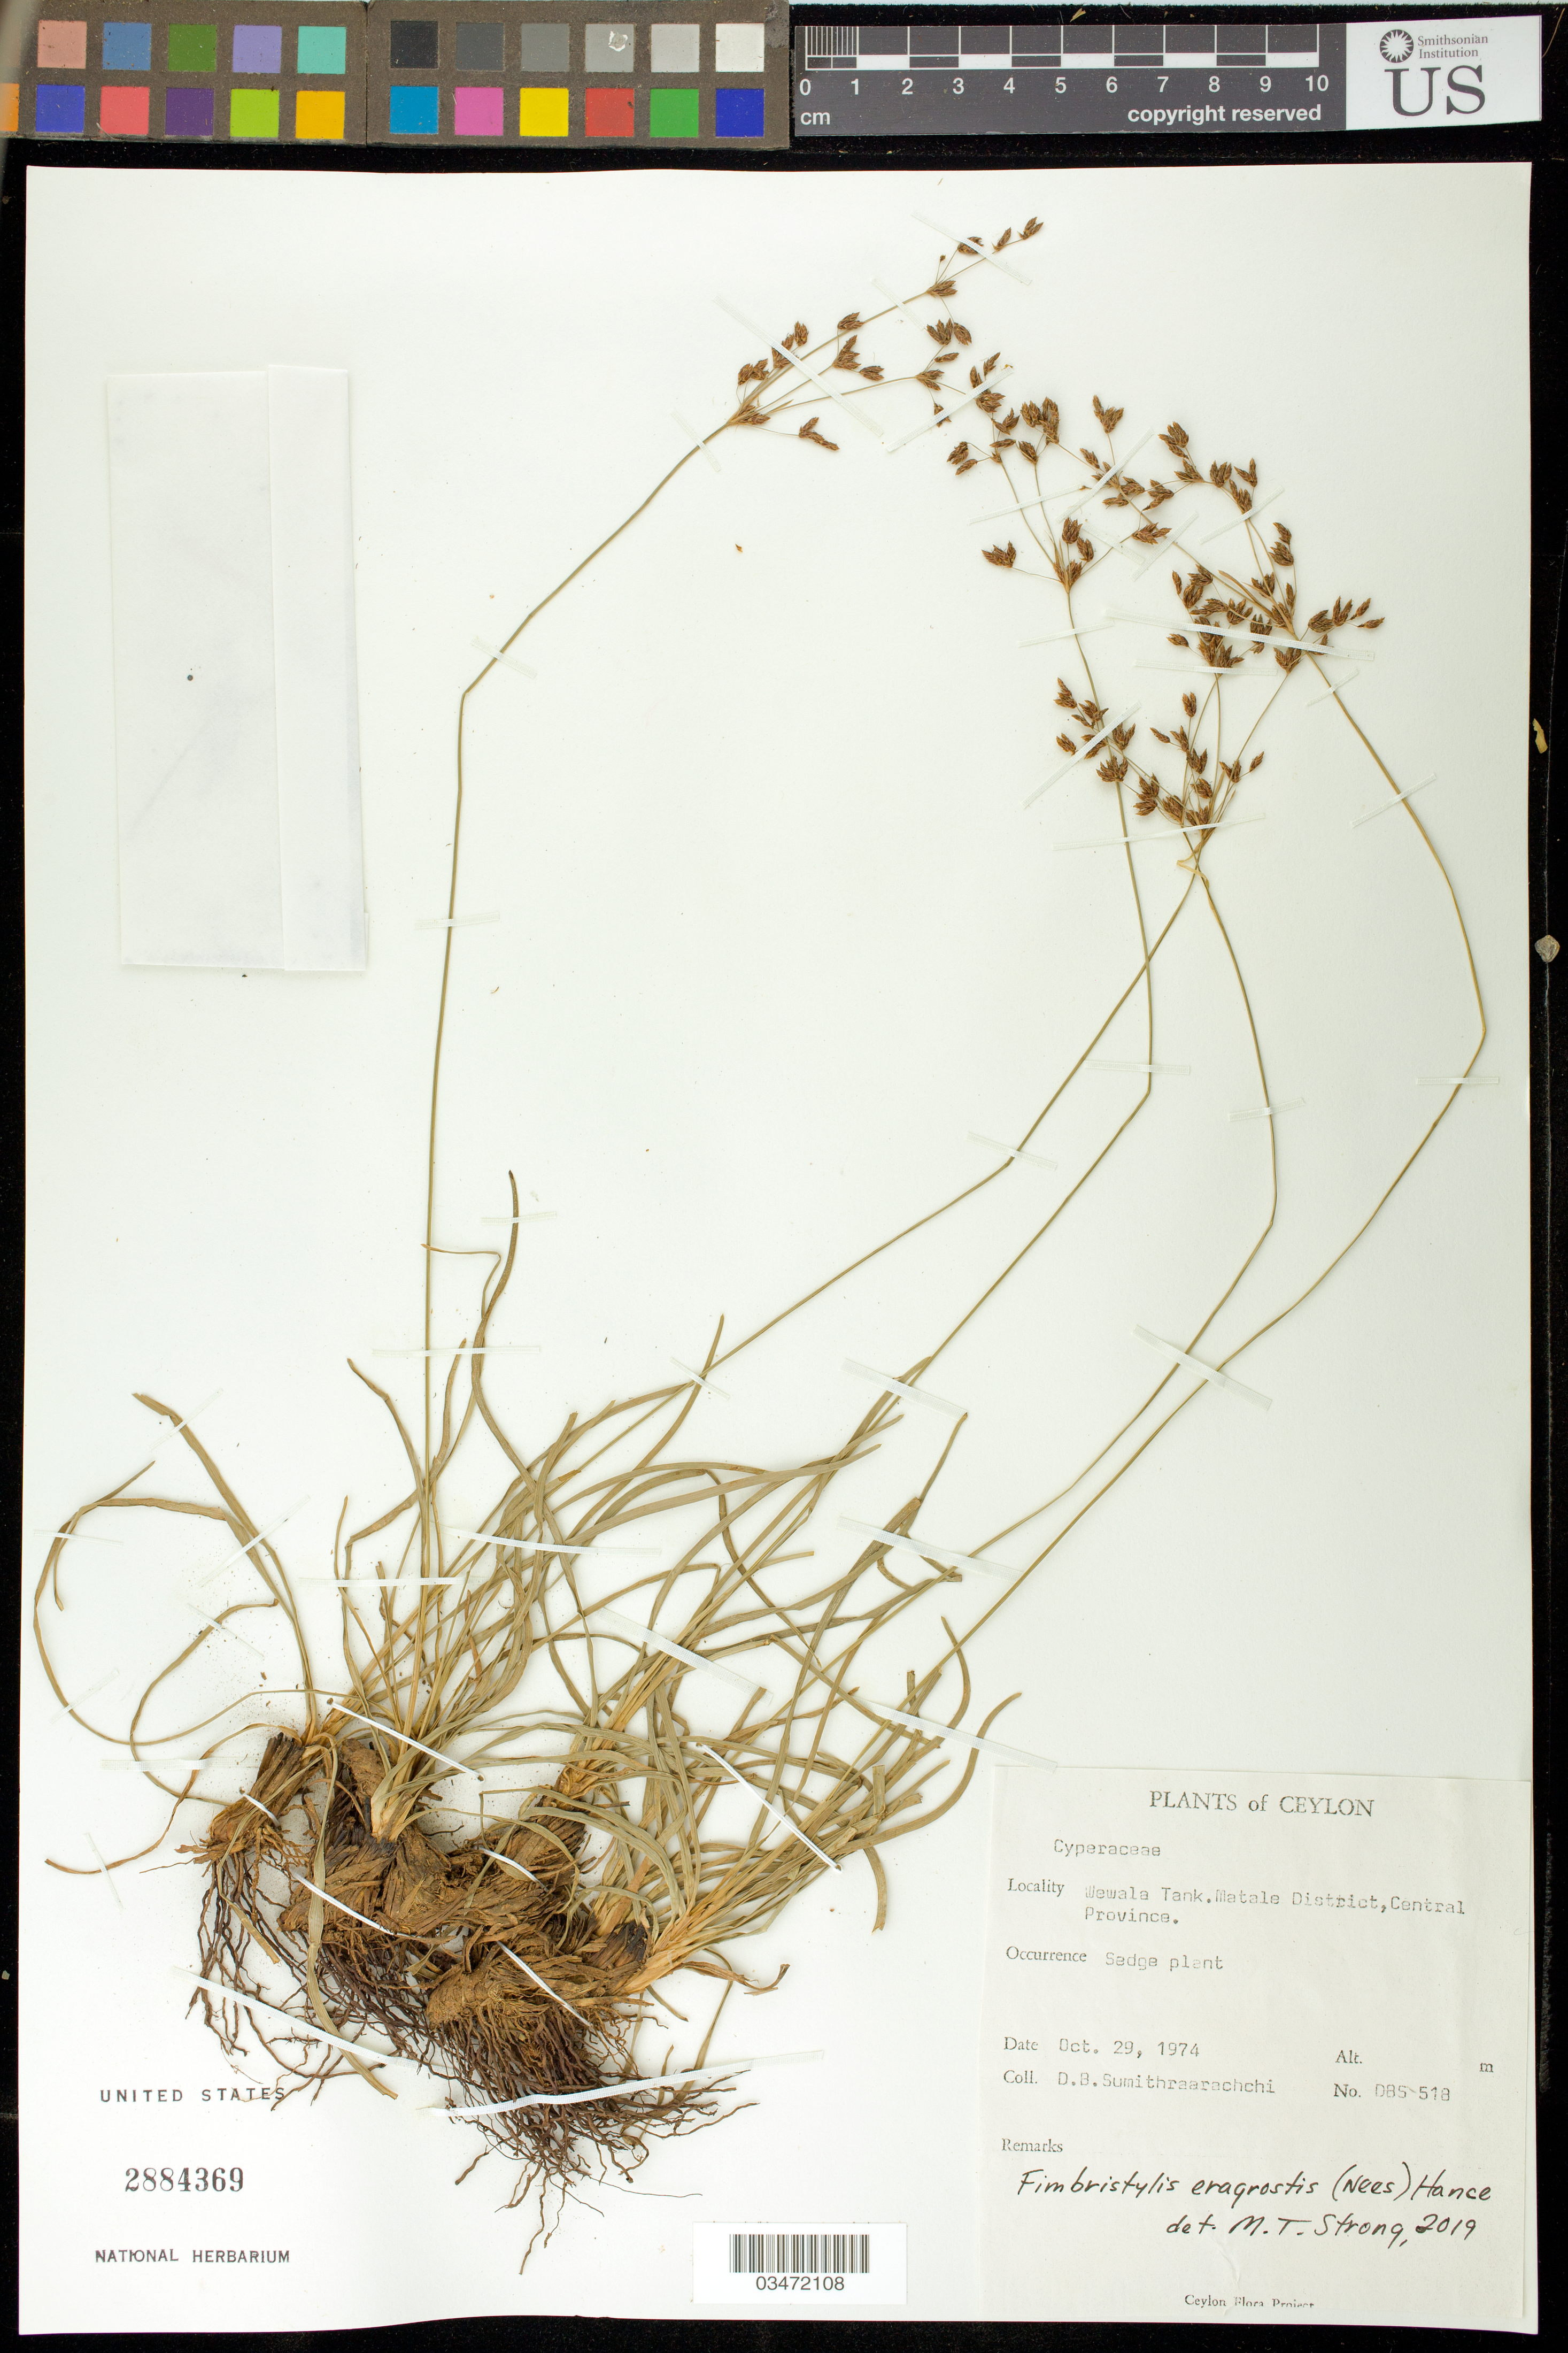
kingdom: Plantae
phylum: Tracheophyta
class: Liliopsida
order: Poales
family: Cyperaceae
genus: Fimbristylis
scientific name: Fimbristylis eragrostis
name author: (Nees) Hance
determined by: Strong, M. T., (US), Smithsonian Institution - National Museum of Natural History (UNITED STATES)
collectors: D. B. Sumithraarachchi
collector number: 518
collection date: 1974-10-29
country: Sri Lanka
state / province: Central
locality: Metale District, Wawala Tank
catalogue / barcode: US 2884369